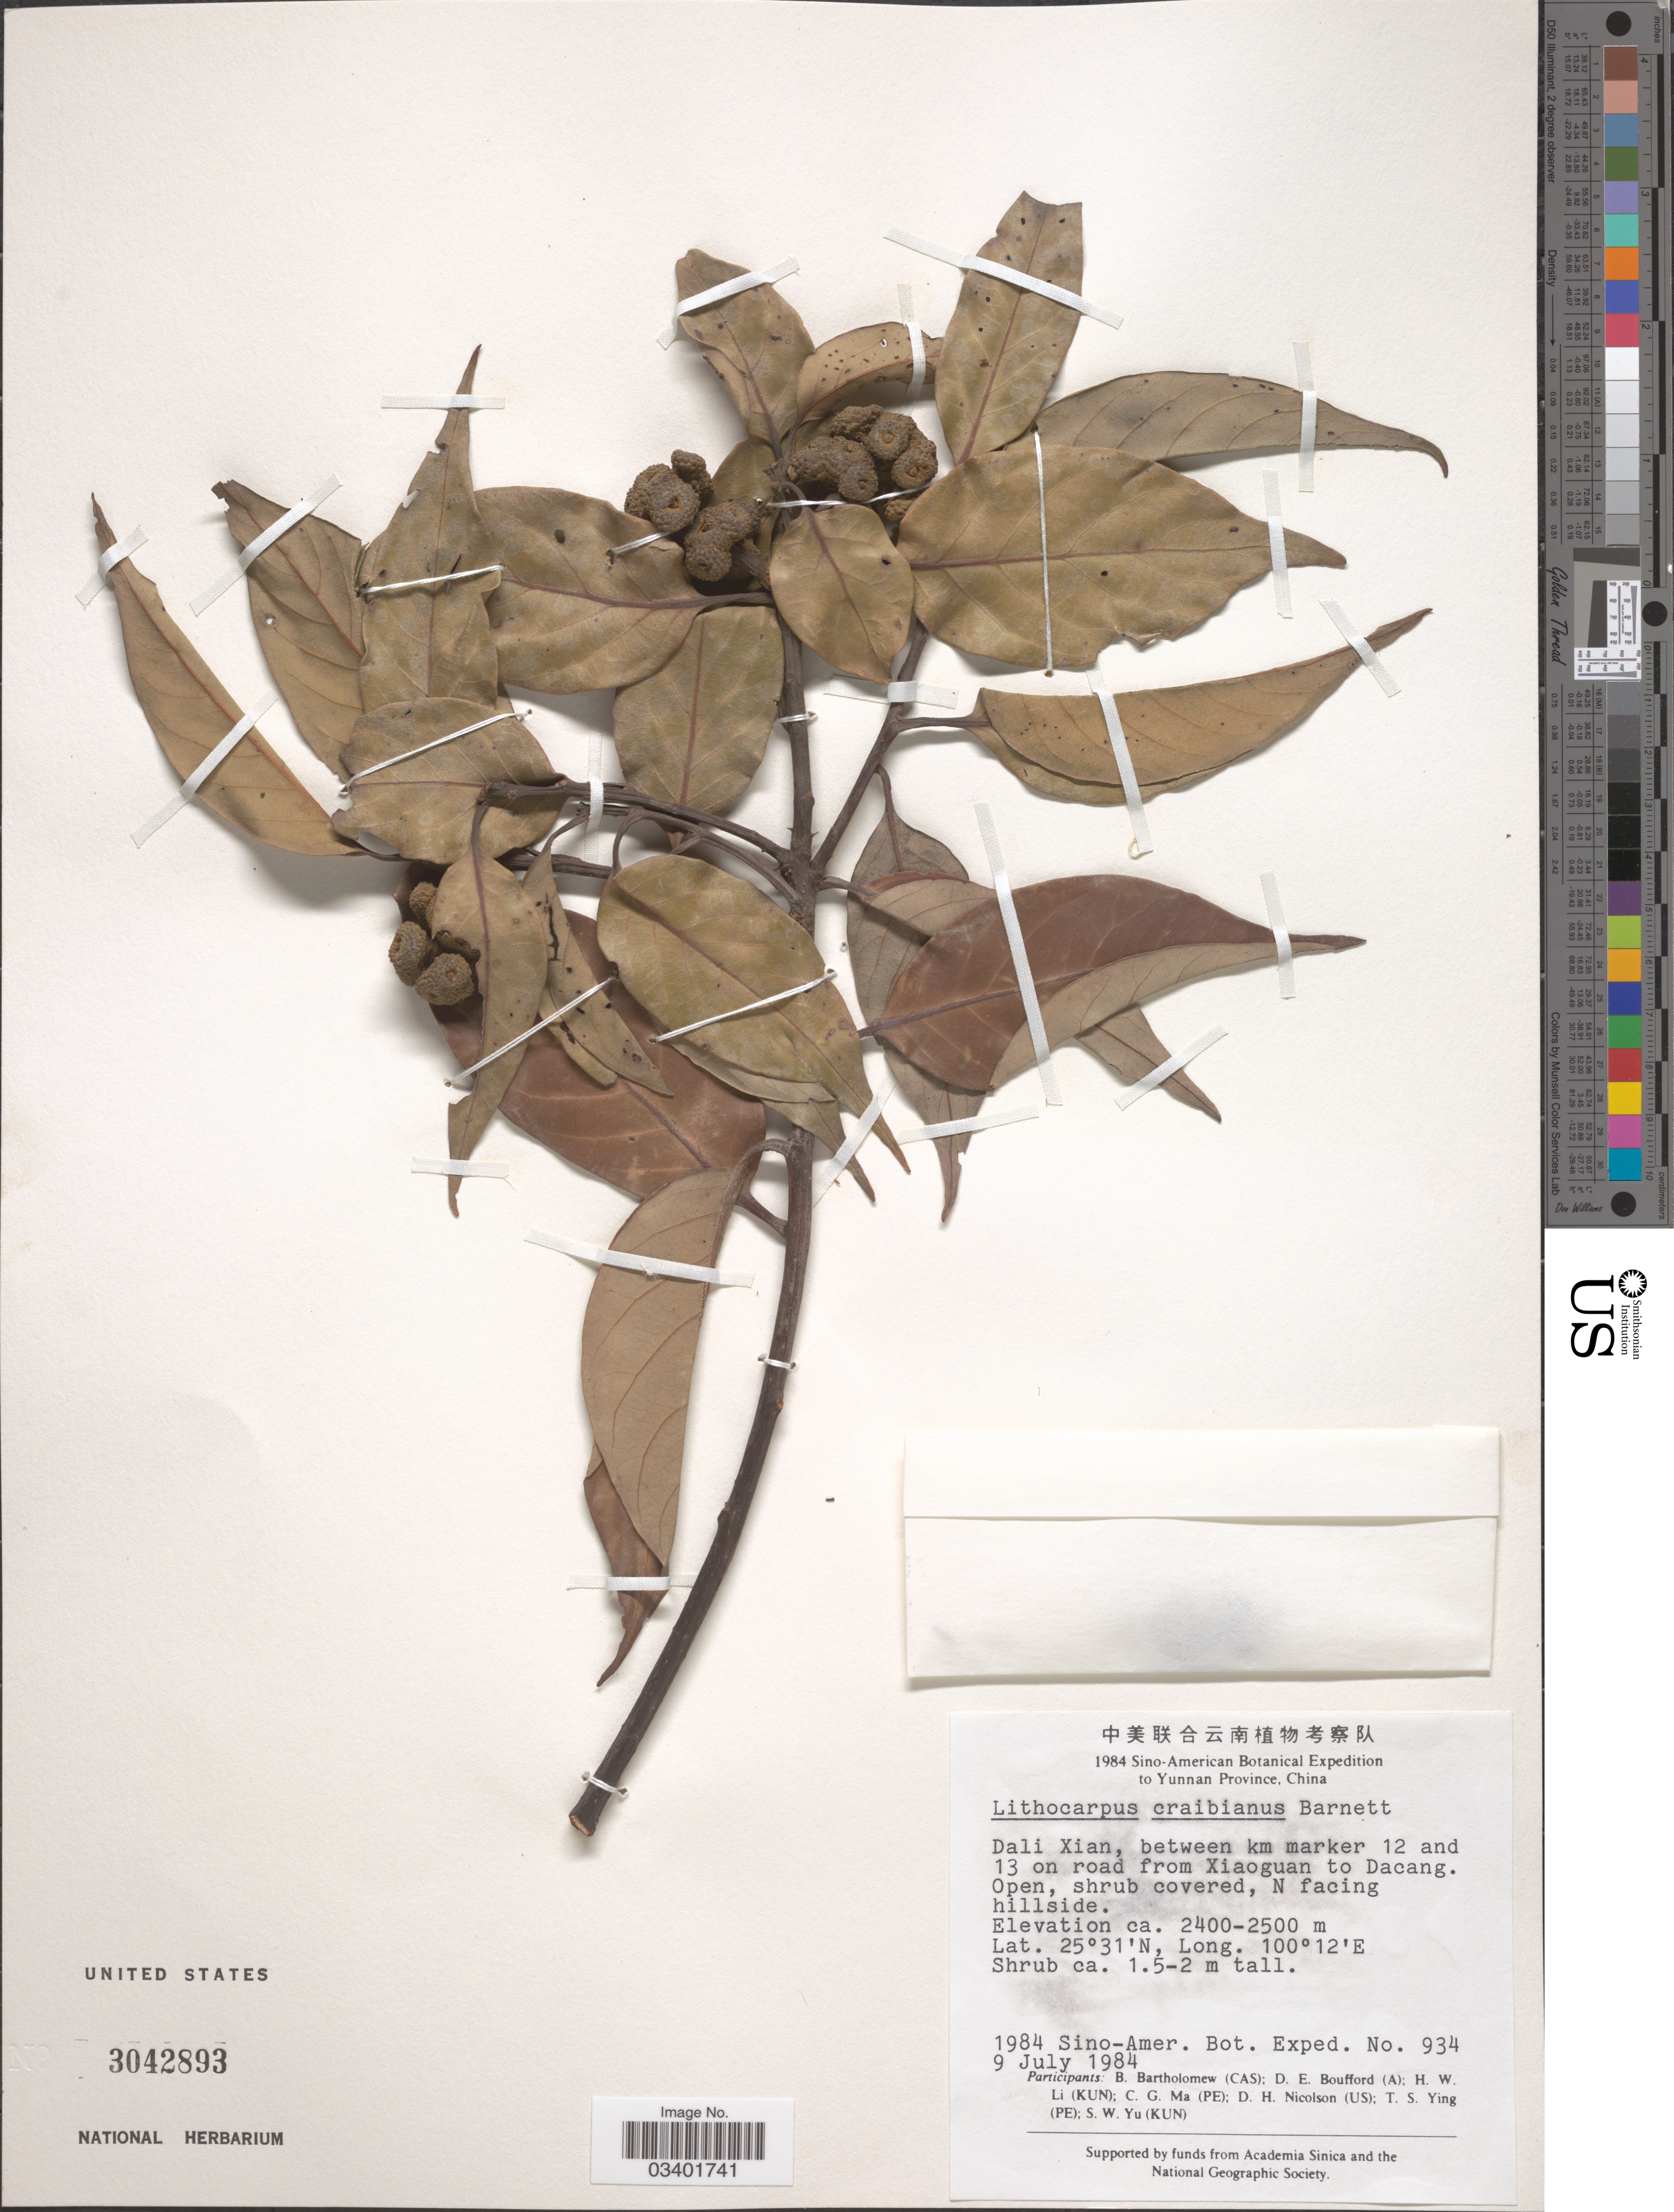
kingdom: Plantae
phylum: Tracheophyta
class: Magnoliopsida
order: Fagales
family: Fagaceae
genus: Lithocarpus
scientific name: Lithocarpus craibianus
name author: Barnett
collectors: B. Bartholomew, D. E. Boufford, H. W. Li, C. Ma & et al.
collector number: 934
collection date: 1984-07-09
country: China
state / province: Yunnan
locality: Dali Xian, between km marker 12 and 13 on road from Xiaoguan to Dacang. Open, shrub covered, N facing hillside.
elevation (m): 2400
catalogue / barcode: US 3042893